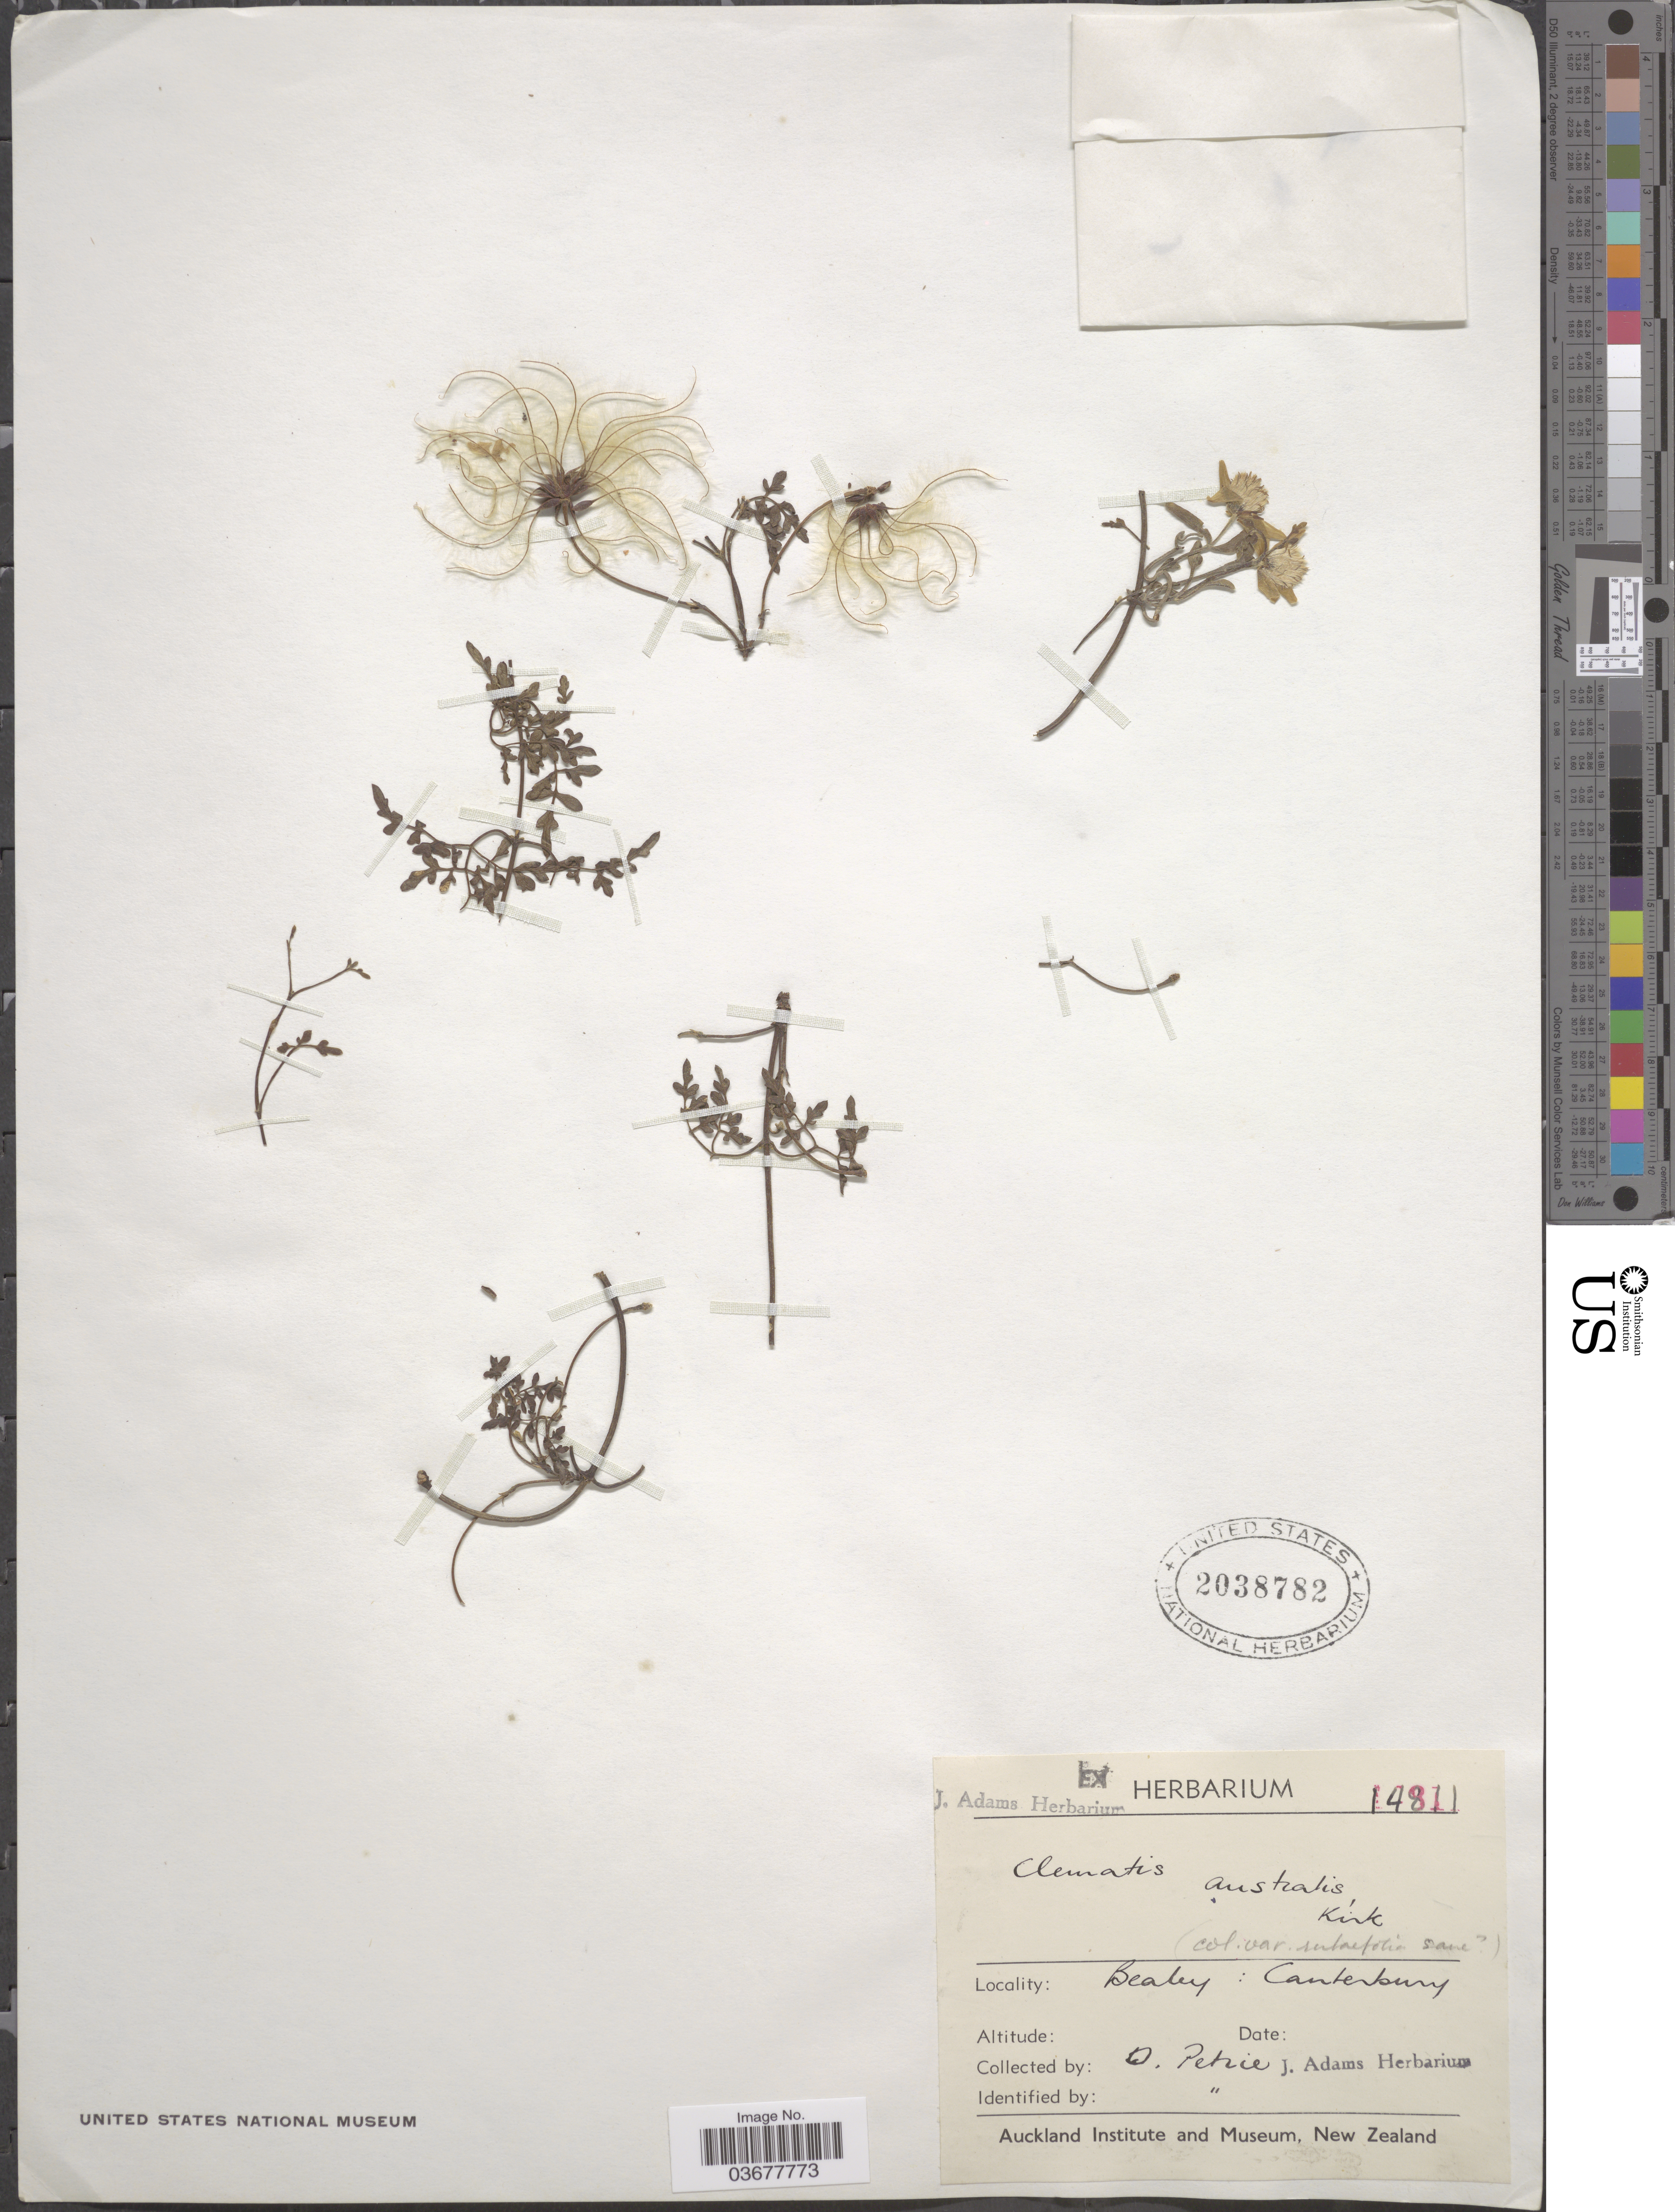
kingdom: Plantae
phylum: Tracheophyta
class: Magnoliopsida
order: Ranunculales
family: Ranunculaceae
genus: Clematis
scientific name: Clematis australis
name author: Kirk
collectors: D. Petrie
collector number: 14811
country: New Zealand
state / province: Canterbury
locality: Bealey.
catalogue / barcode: US 2038782